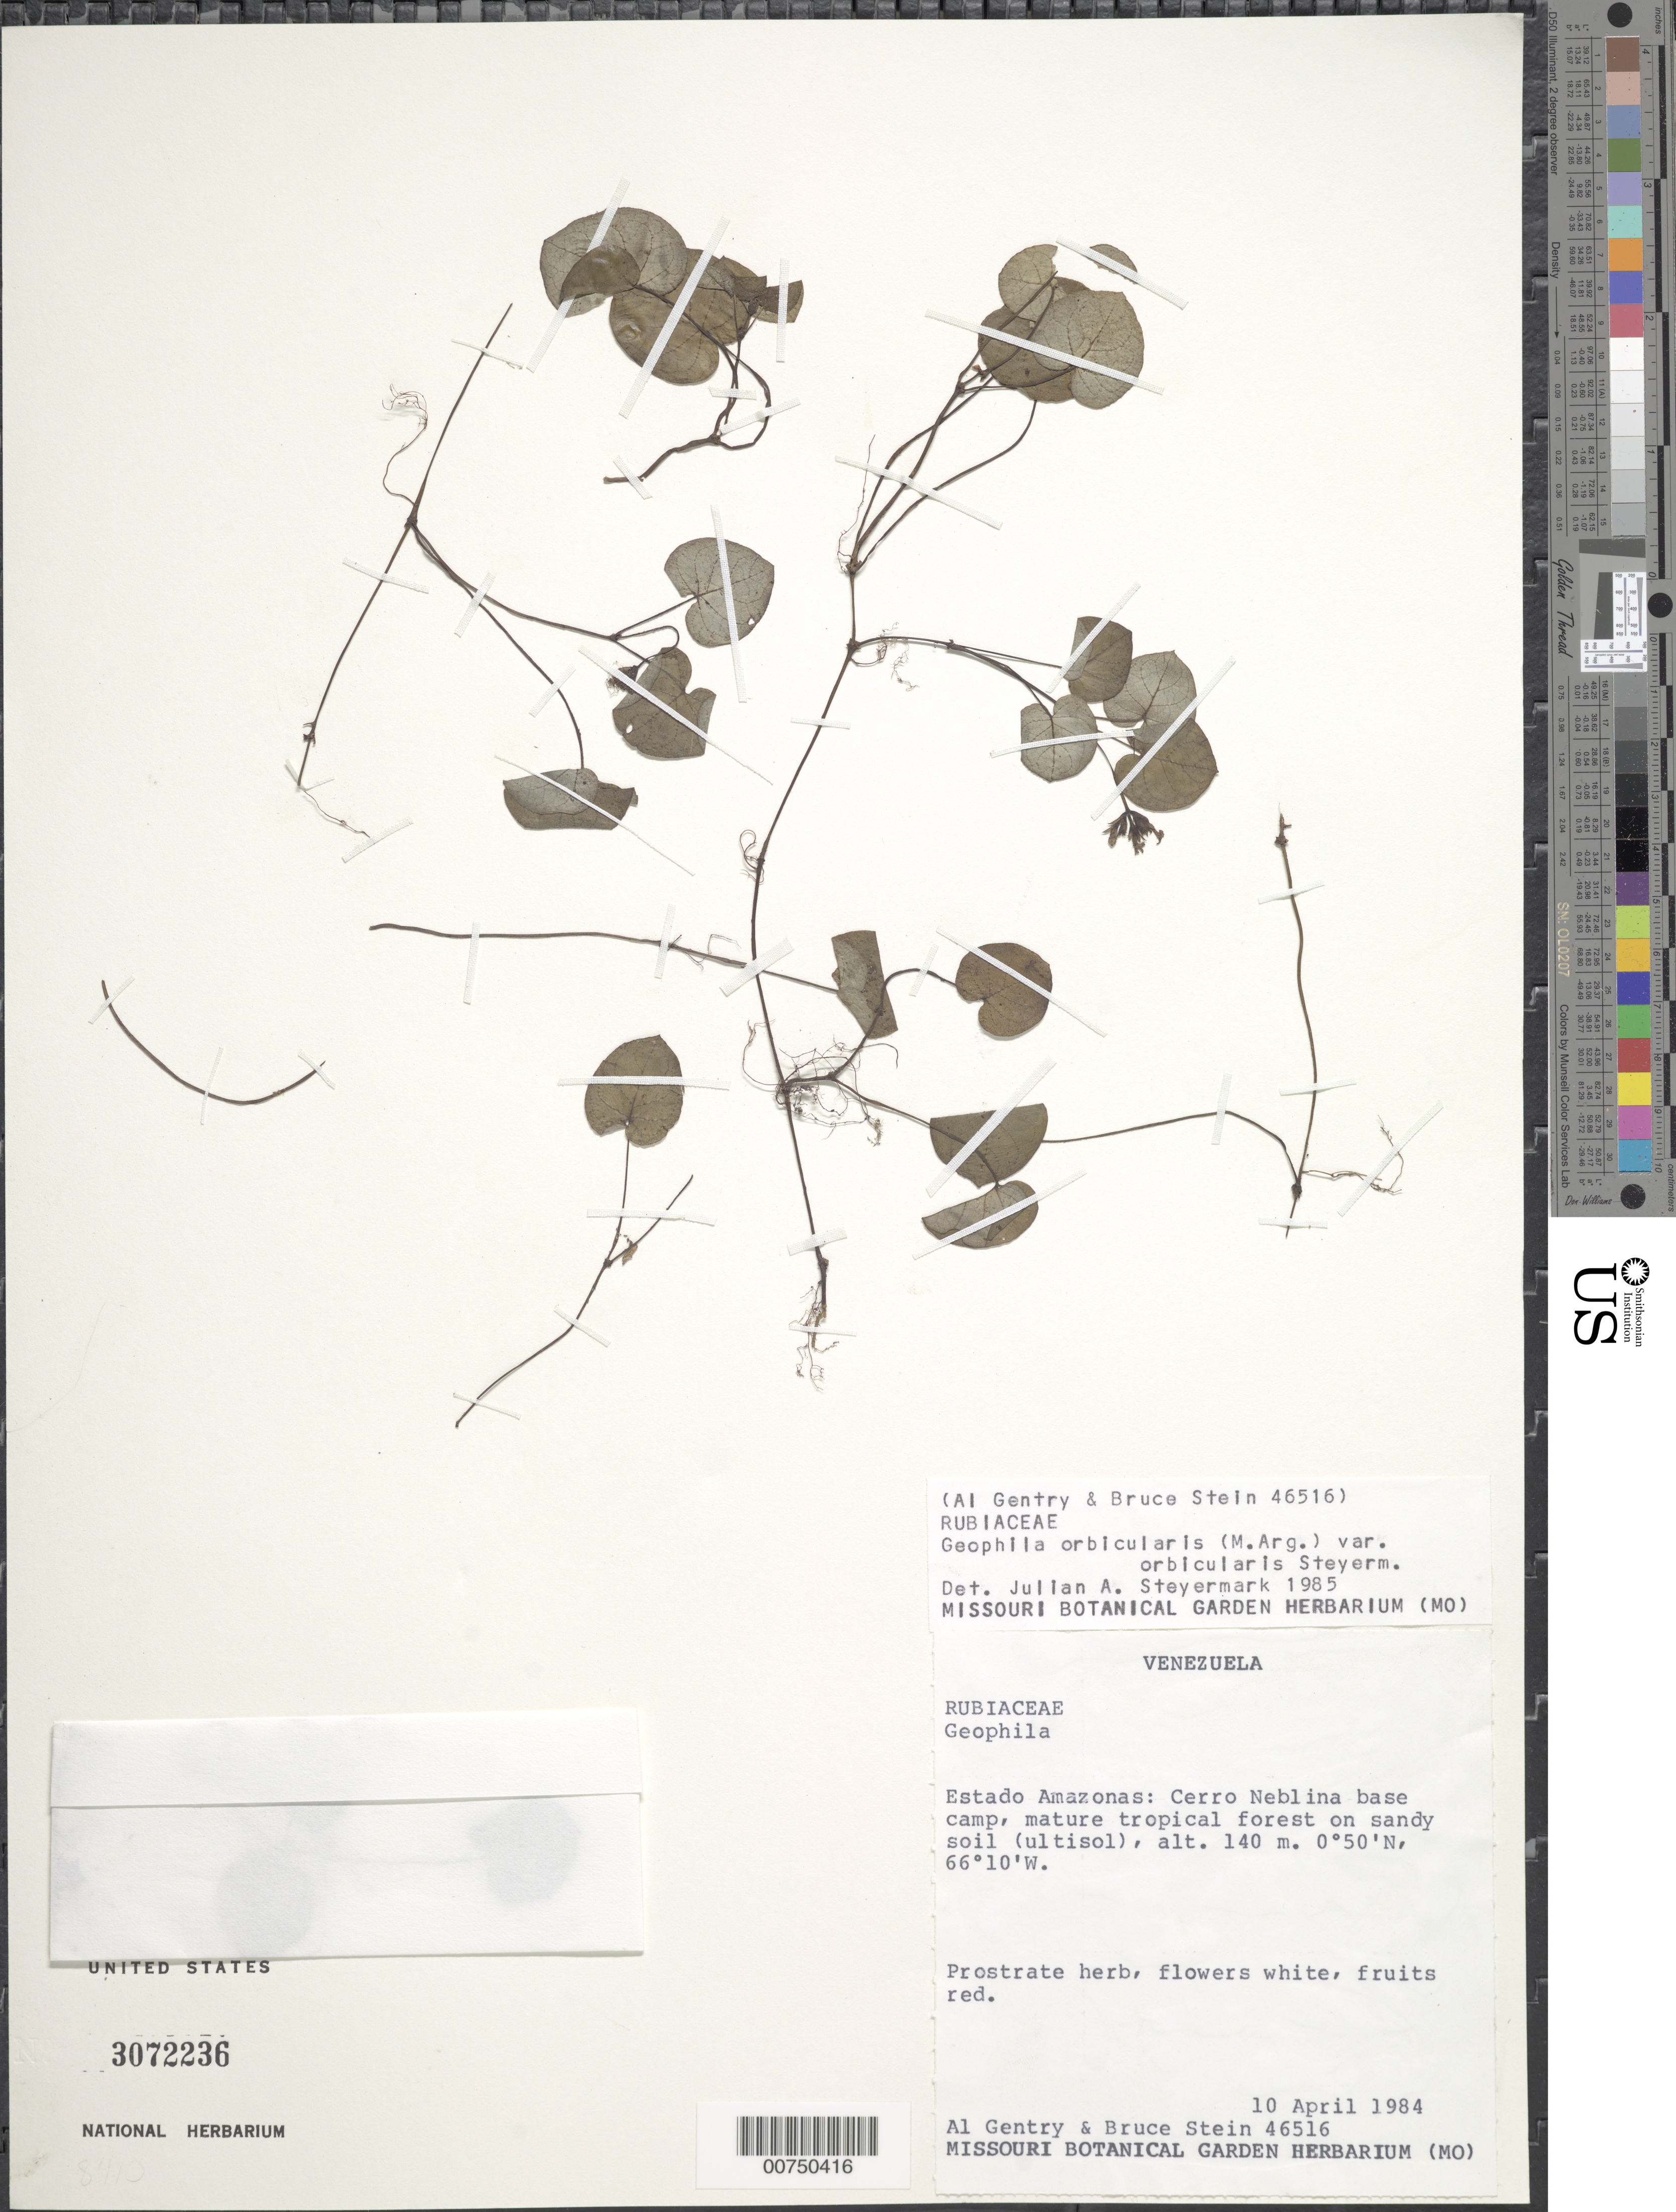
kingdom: Plantae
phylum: Tracheophyta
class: Magnoliopsida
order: Gentianales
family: Rubiaceae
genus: Geophila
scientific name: Geophila orbicularis var. orbicularis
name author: (Müll. Arg.) Steyerm.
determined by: Steyermark, Julian A., (VEN)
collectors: A. H. Gentry & B. Stein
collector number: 46516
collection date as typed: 10-Apr-84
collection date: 1984-04-10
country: Venezuela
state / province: Amazonas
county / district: Río Negro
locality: Cerro de La Neblina Base Camp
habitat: Mature tropical forest on sandy soil (ultisol)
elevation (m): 140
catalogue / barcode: US 3072236